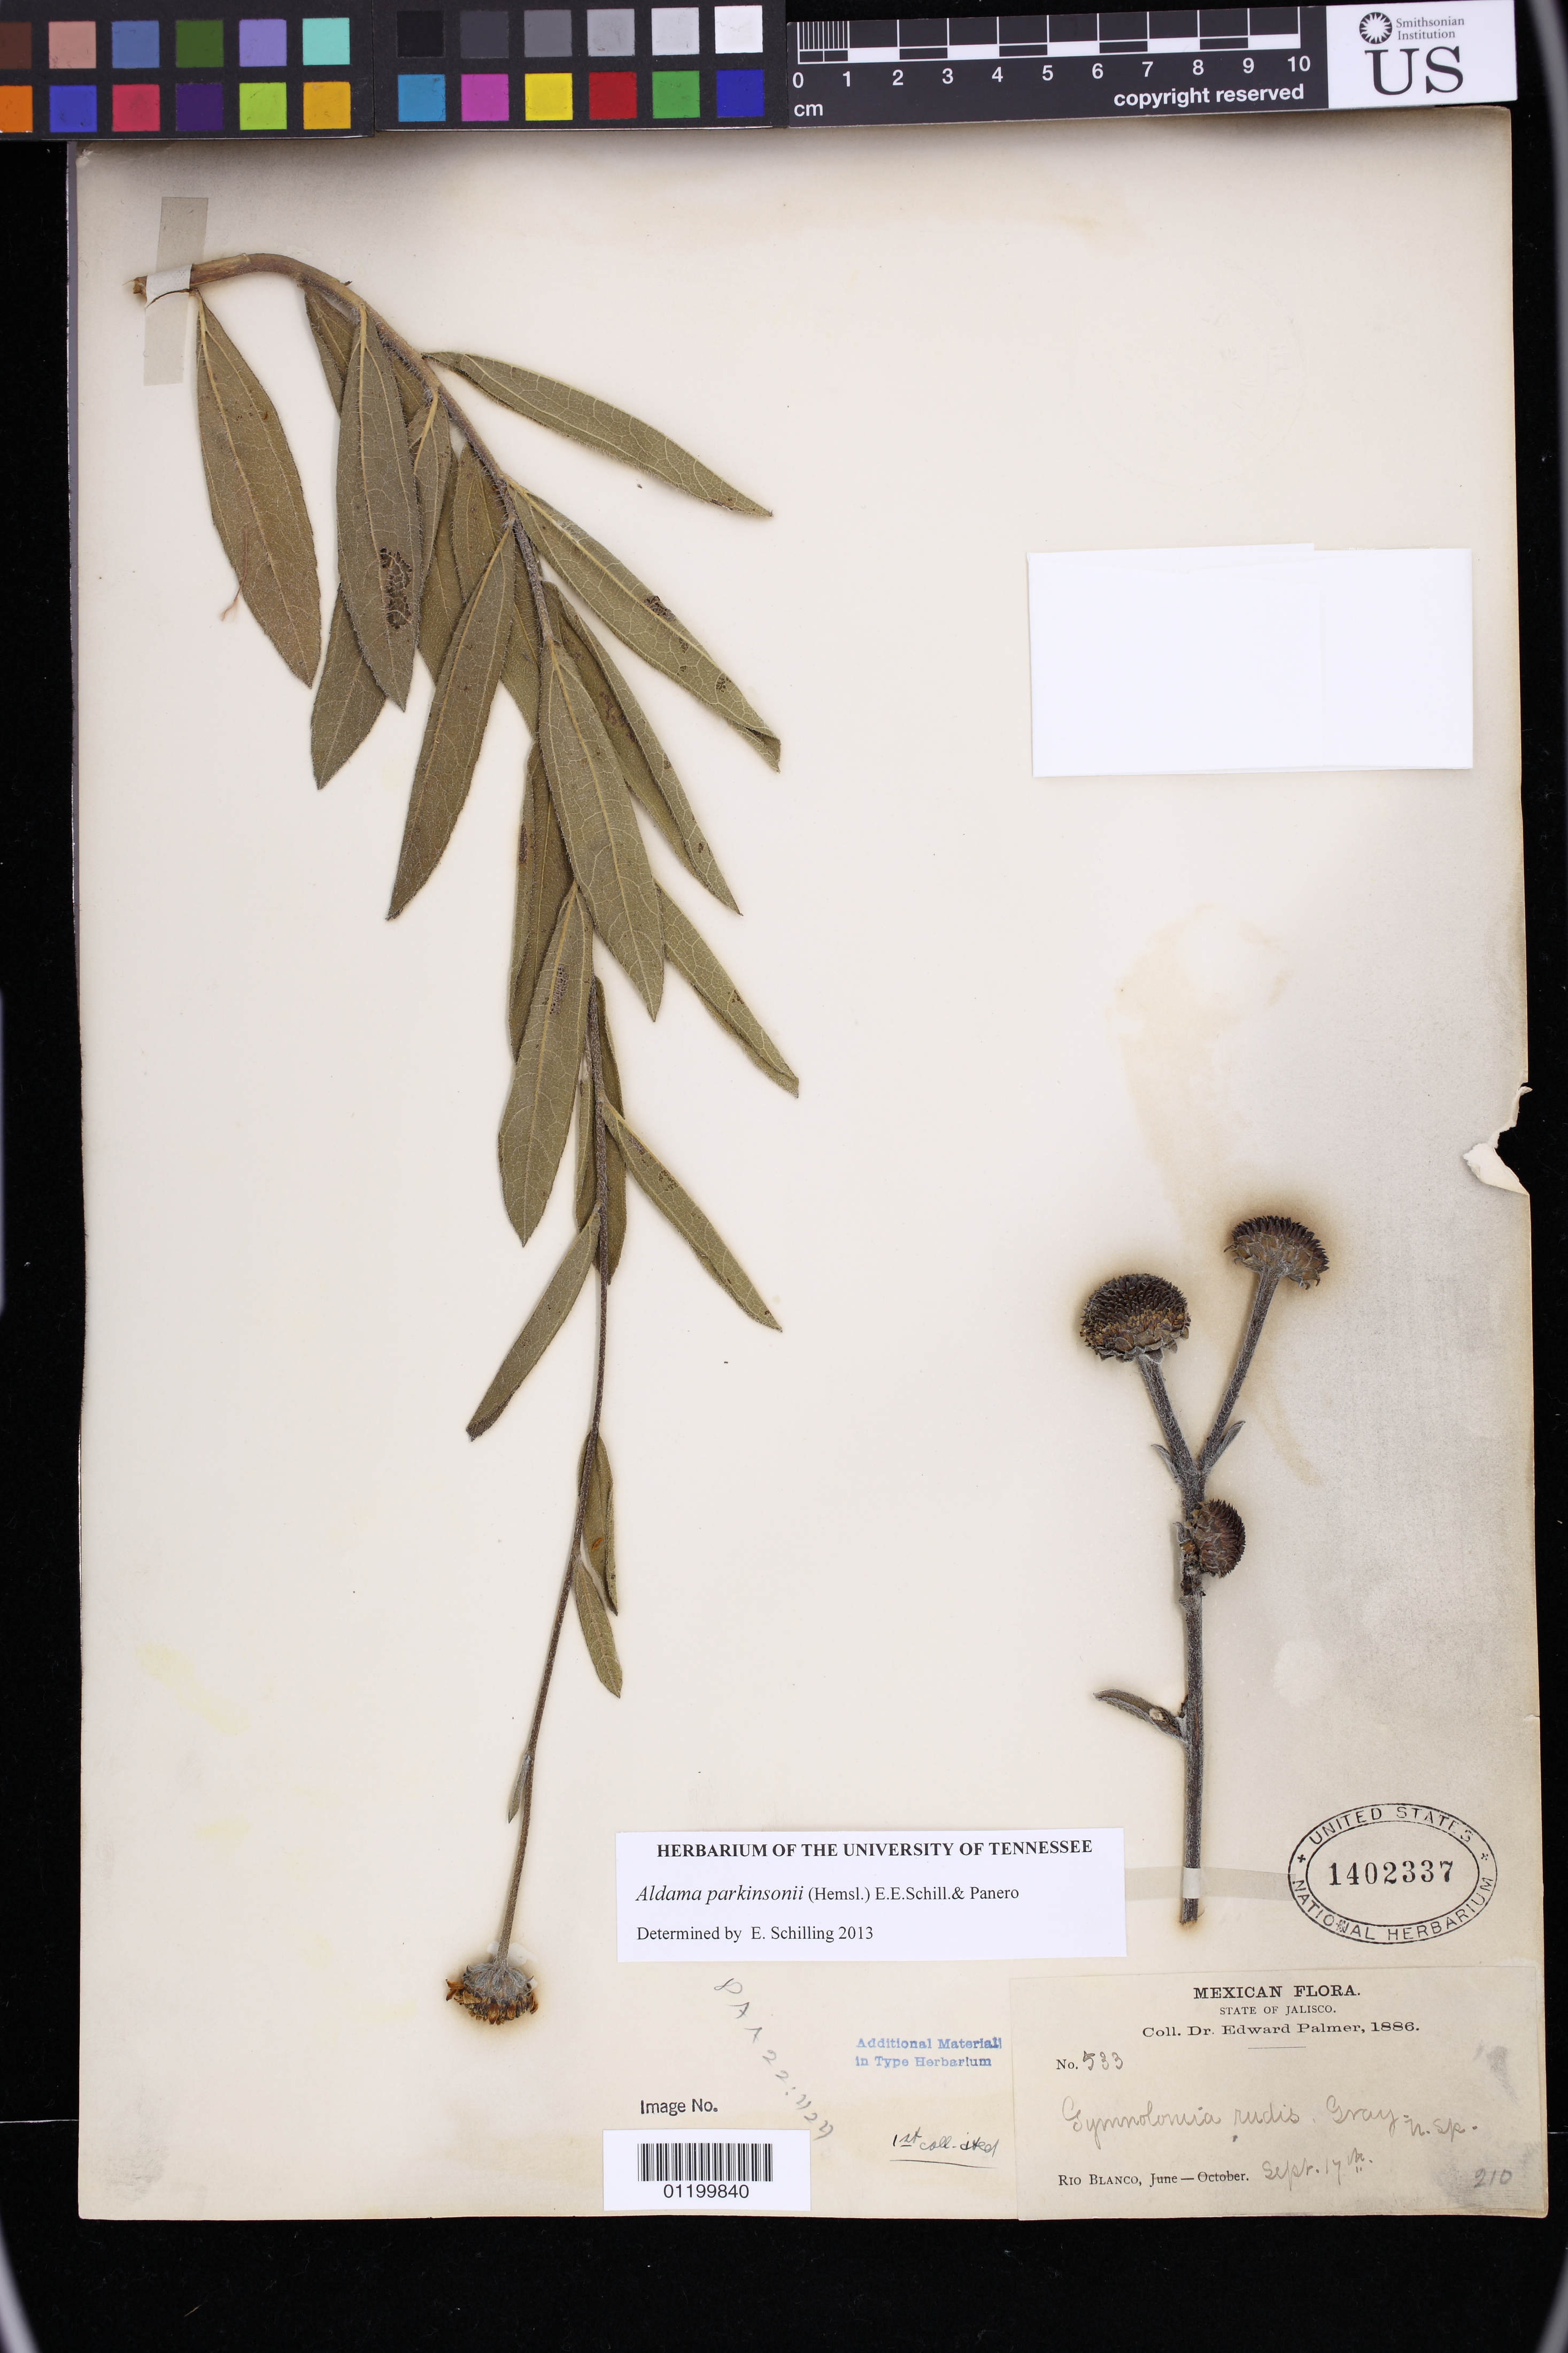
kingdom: Plantae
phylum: Tracheophyta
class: Magnoliopsida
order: Asterales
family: Asteraceae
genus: Gymnolomia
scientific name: Gymnolomia rudis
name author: A. Gray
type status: Isosyntype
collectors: E. Palmer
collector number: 533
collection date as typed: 17 Sep 1886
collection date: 1886-09-17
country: Mexico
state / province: Jalisco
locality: Río Blanco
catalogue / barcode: US 1402337